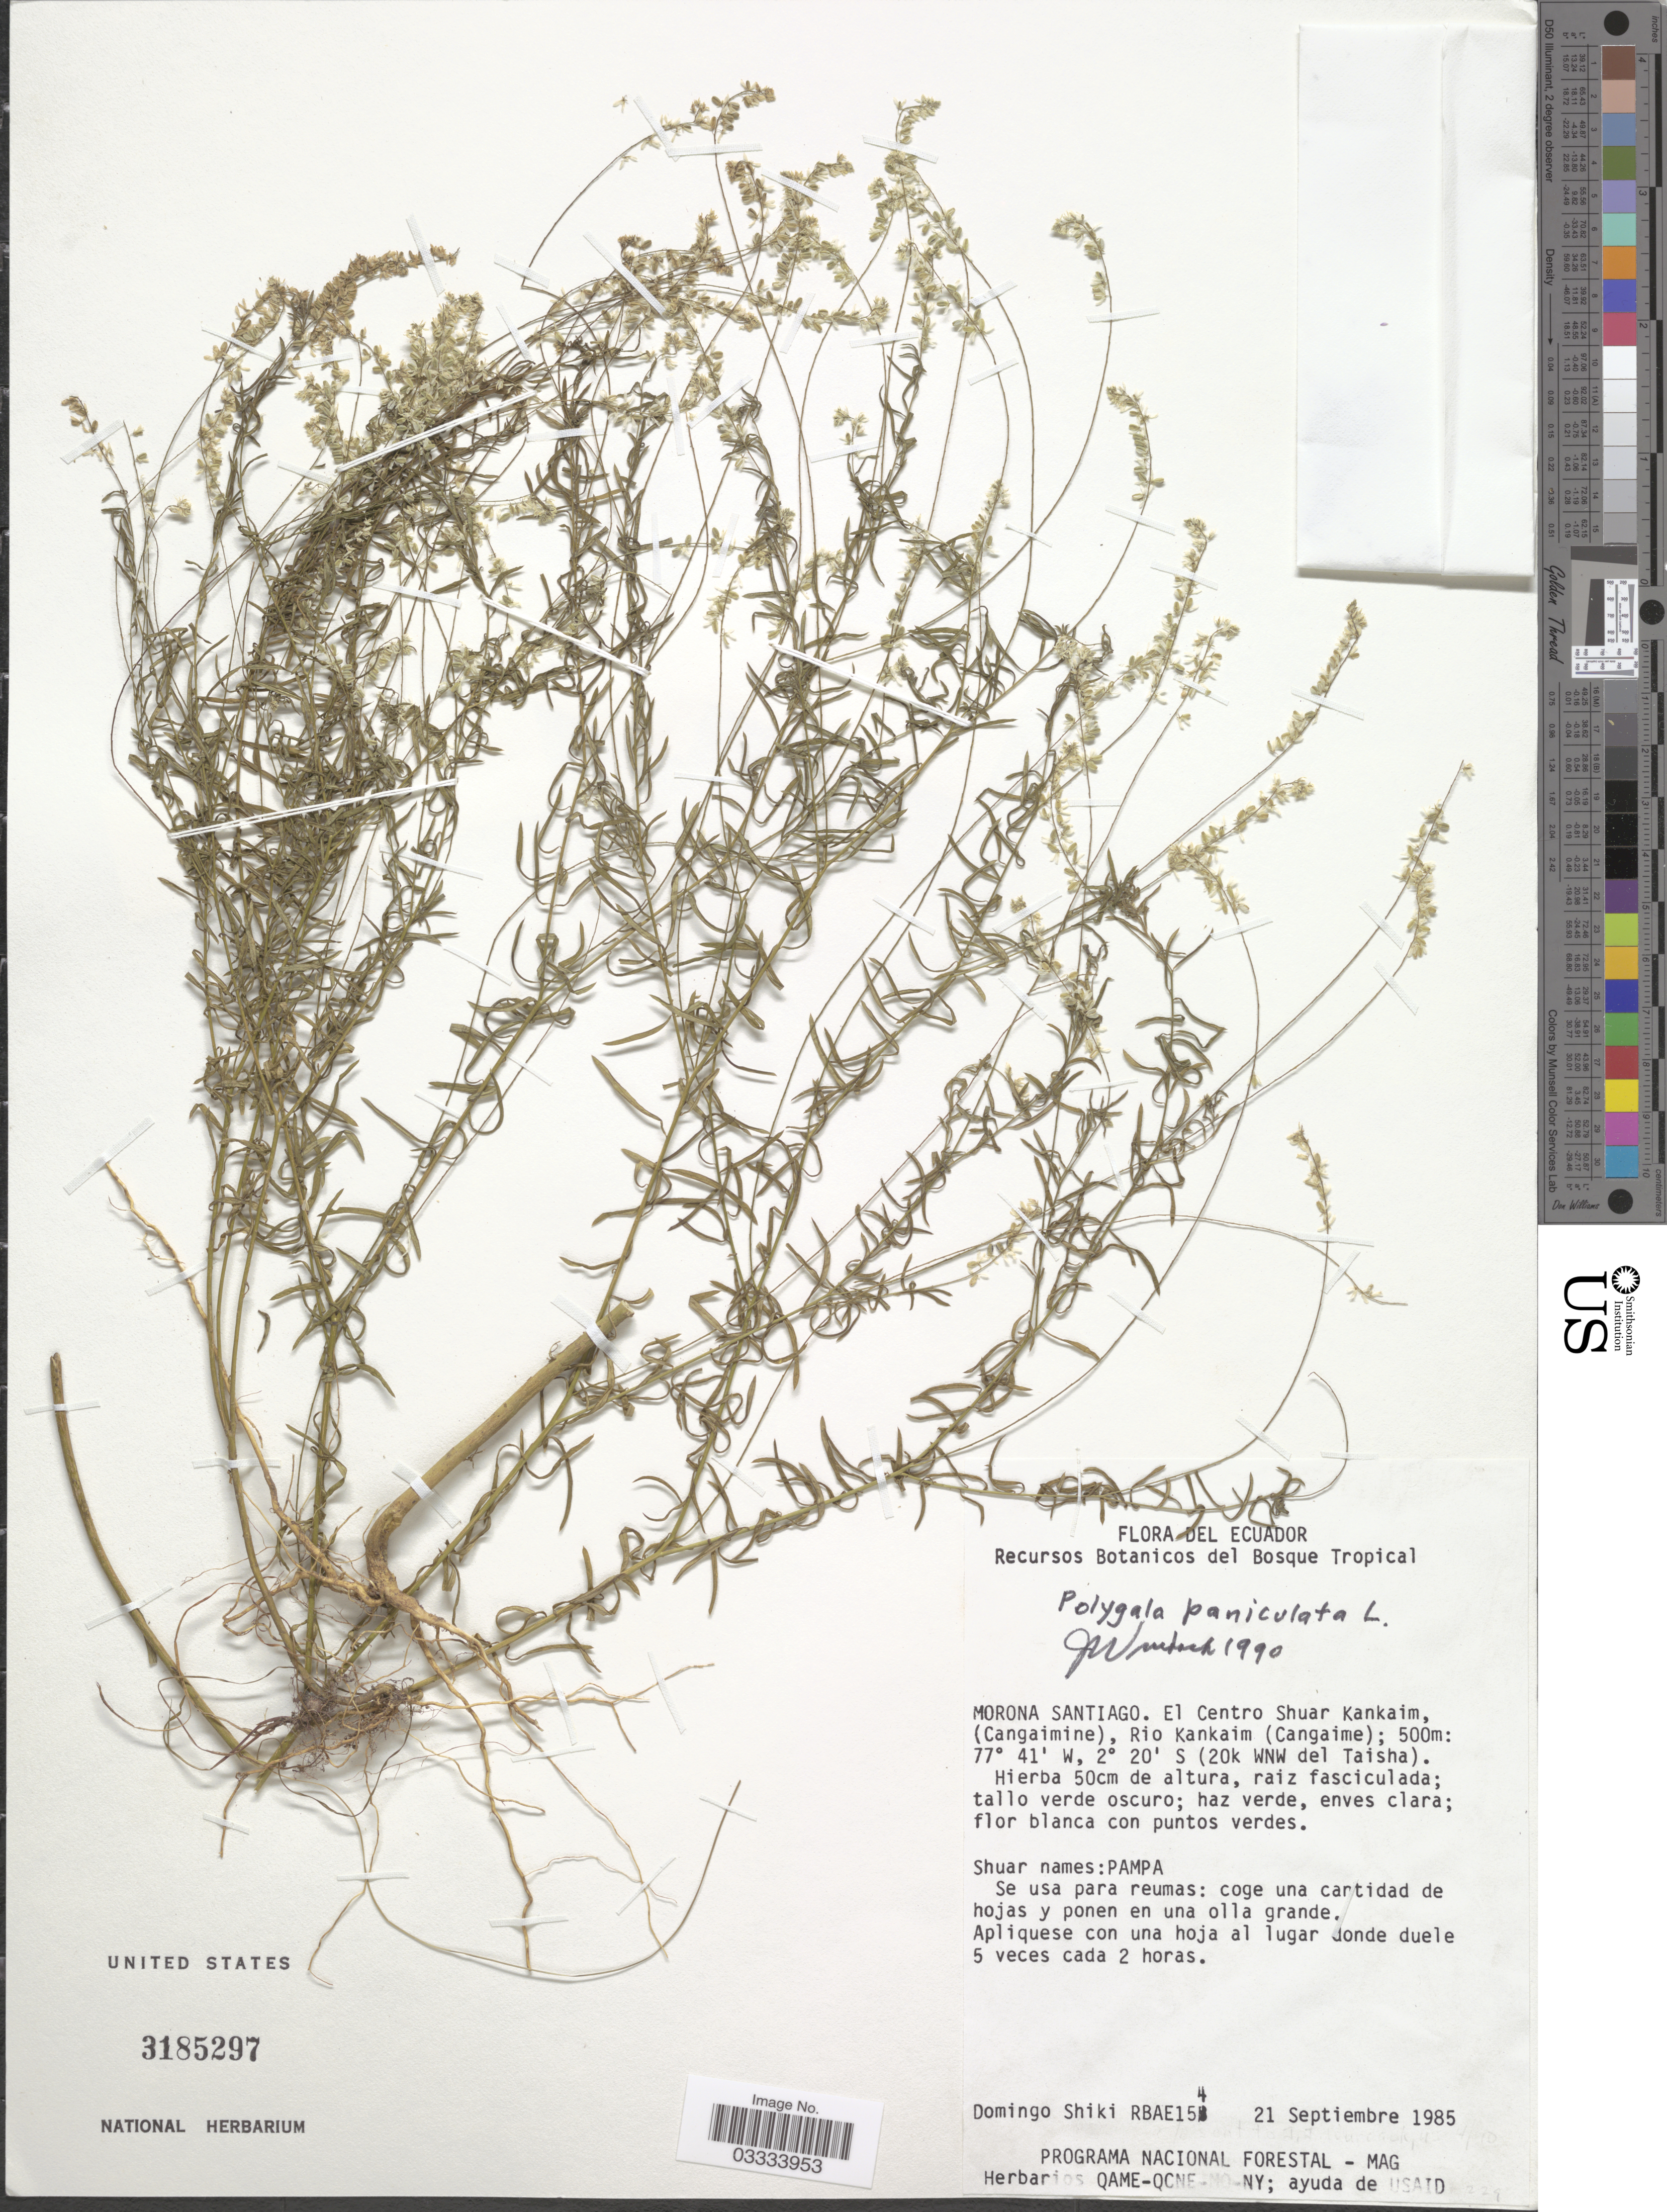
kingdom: Plantae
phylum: Tracheophyta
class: Magnoliopsida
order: Fabales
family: Polygalaceae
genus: Polygala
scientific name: Polygala paniculata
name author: L.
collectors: D. Shiki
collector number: RBAE154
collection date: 1985-09-21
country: Ecuador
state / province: Morona-Santiago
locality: El Centro Shuar Kankaim, (Cangaimine), Rio Kankaim (Cangaime). (20k WNW del Taisha).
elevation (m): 500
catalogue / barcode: US 3185297